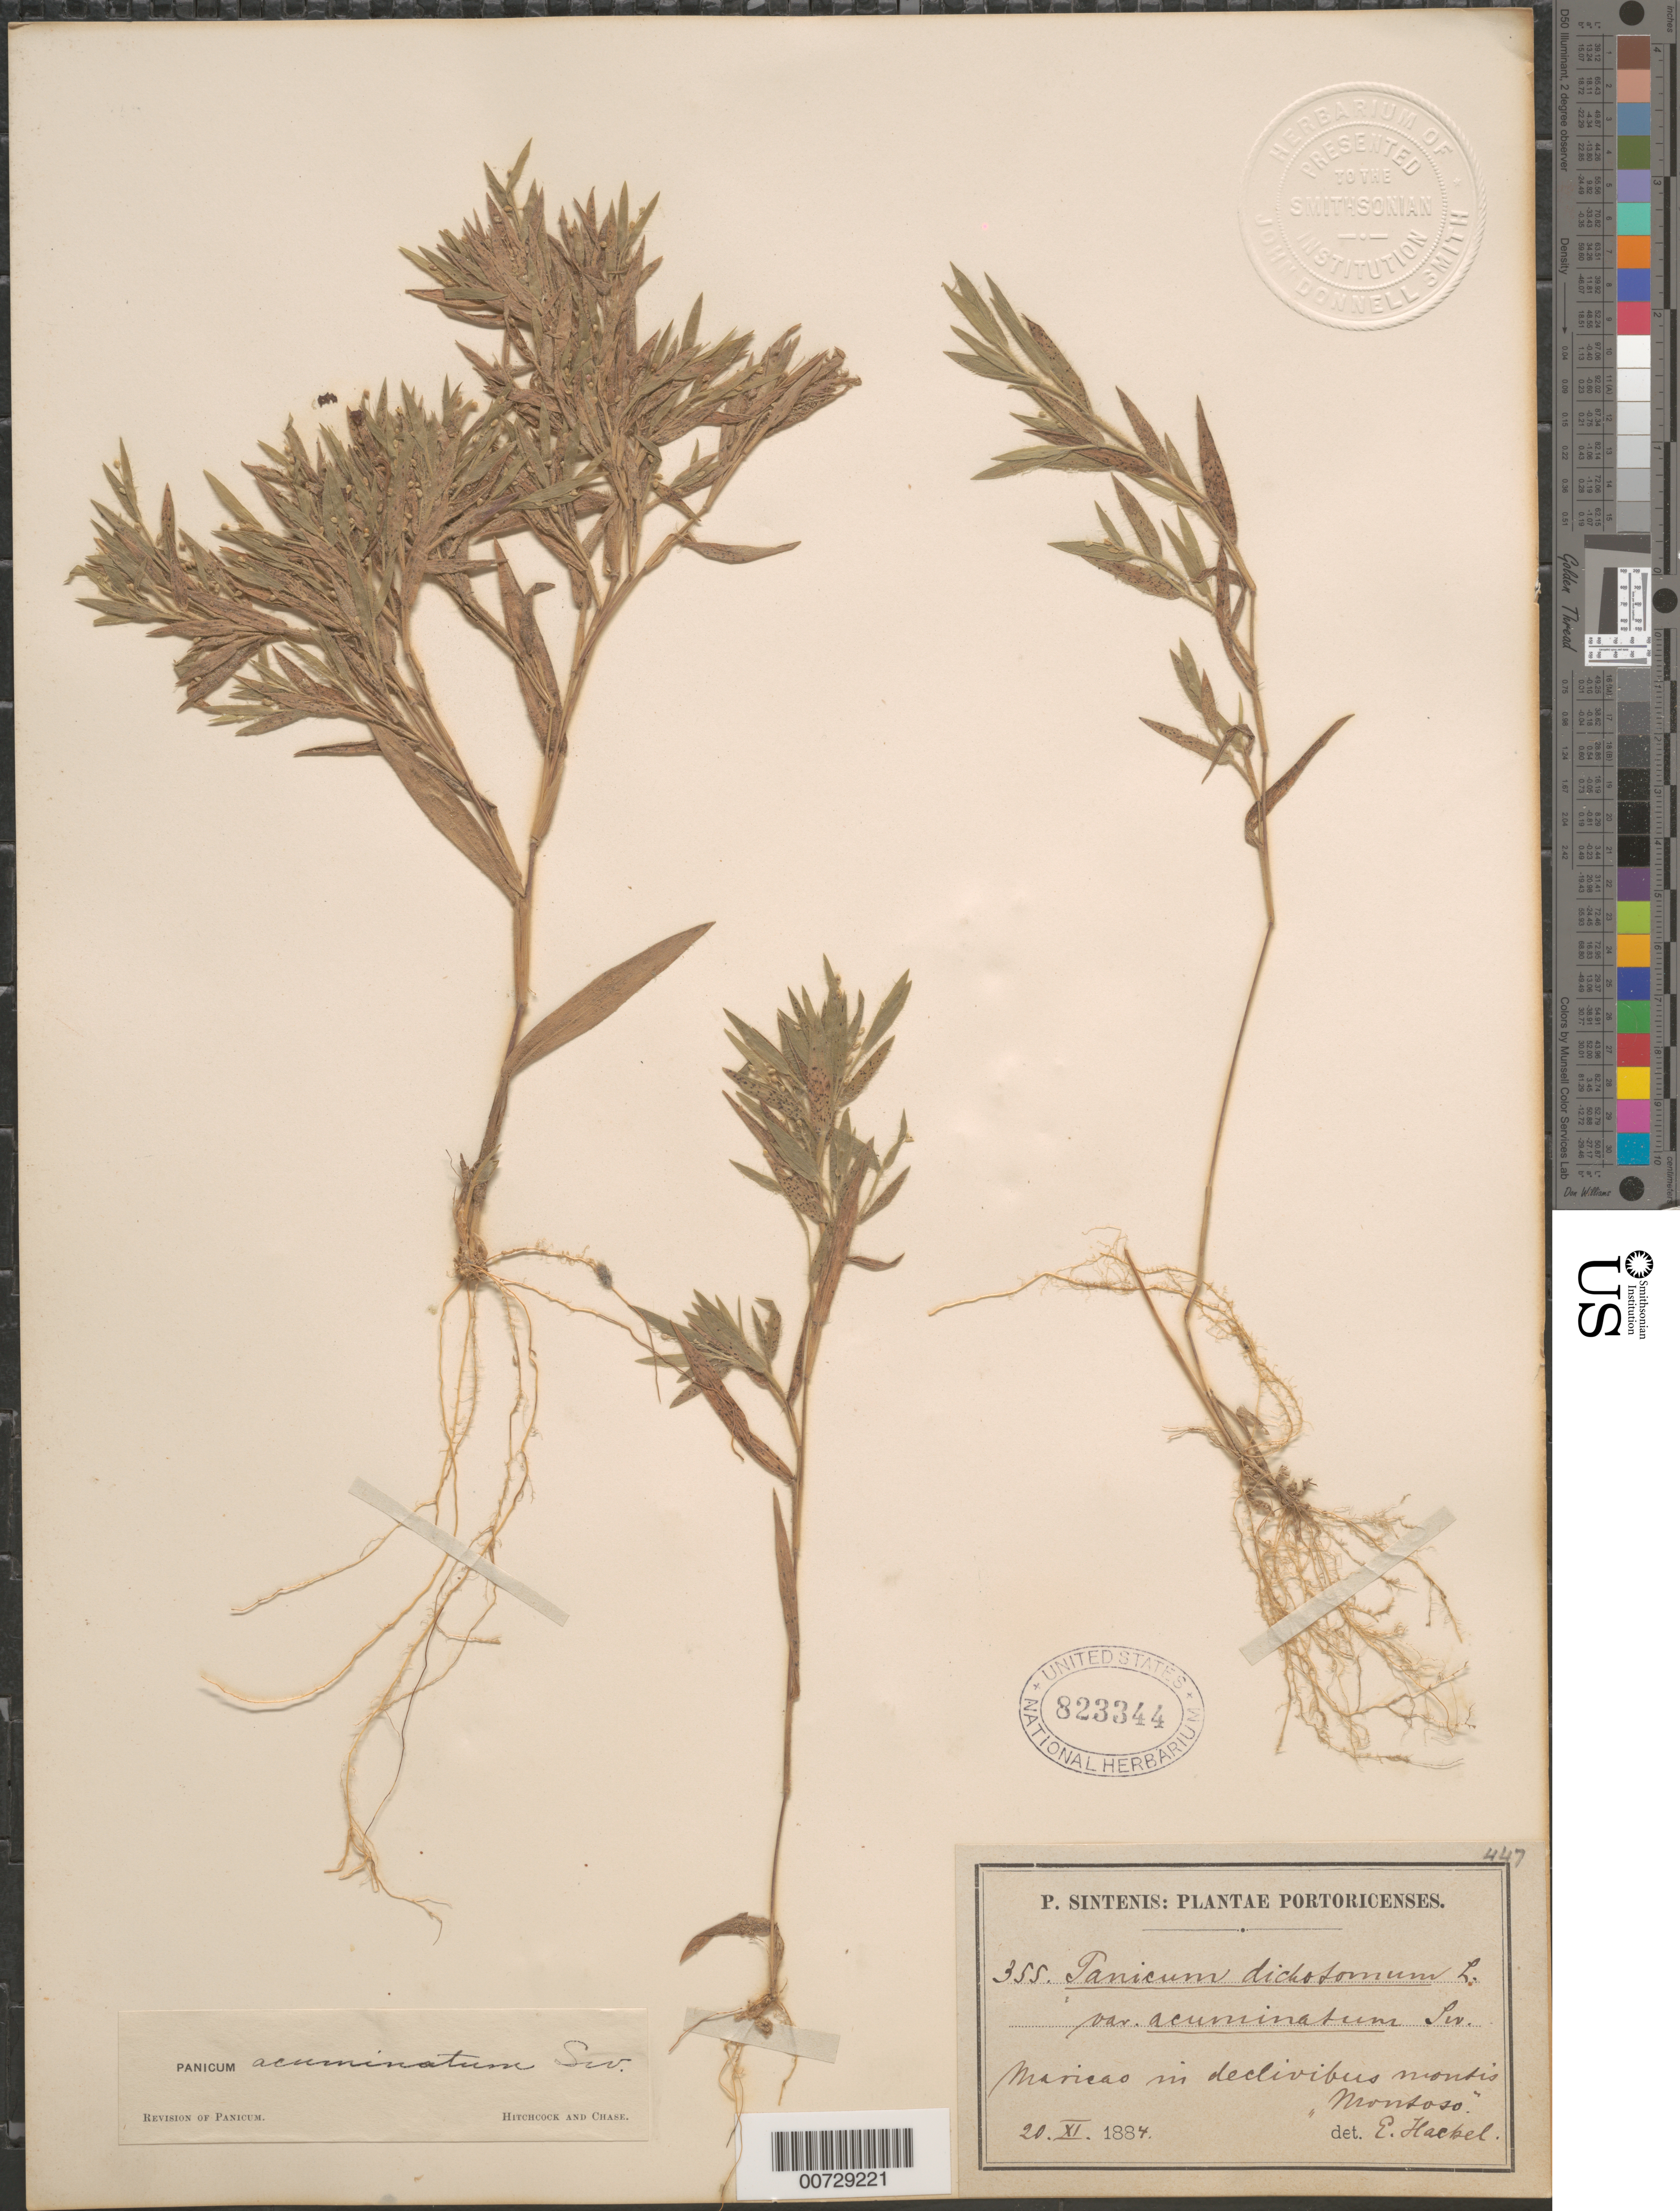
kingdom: Plantae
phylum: Tracheophyta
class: Liliopsida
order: Poales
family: Poaceae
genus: Dichanthelium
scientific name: Dichanthelium acuminatum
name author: (Sw.) Gould & C.A. Clark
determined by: Hitchcock, Albert S.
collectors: P. Sintenis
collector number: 355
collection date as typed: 20 Nov 1884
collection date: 1884-11-20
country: Puerto Rico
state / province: Maricao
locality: Montis Montoso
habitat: In declivibus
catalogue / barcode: US 823344